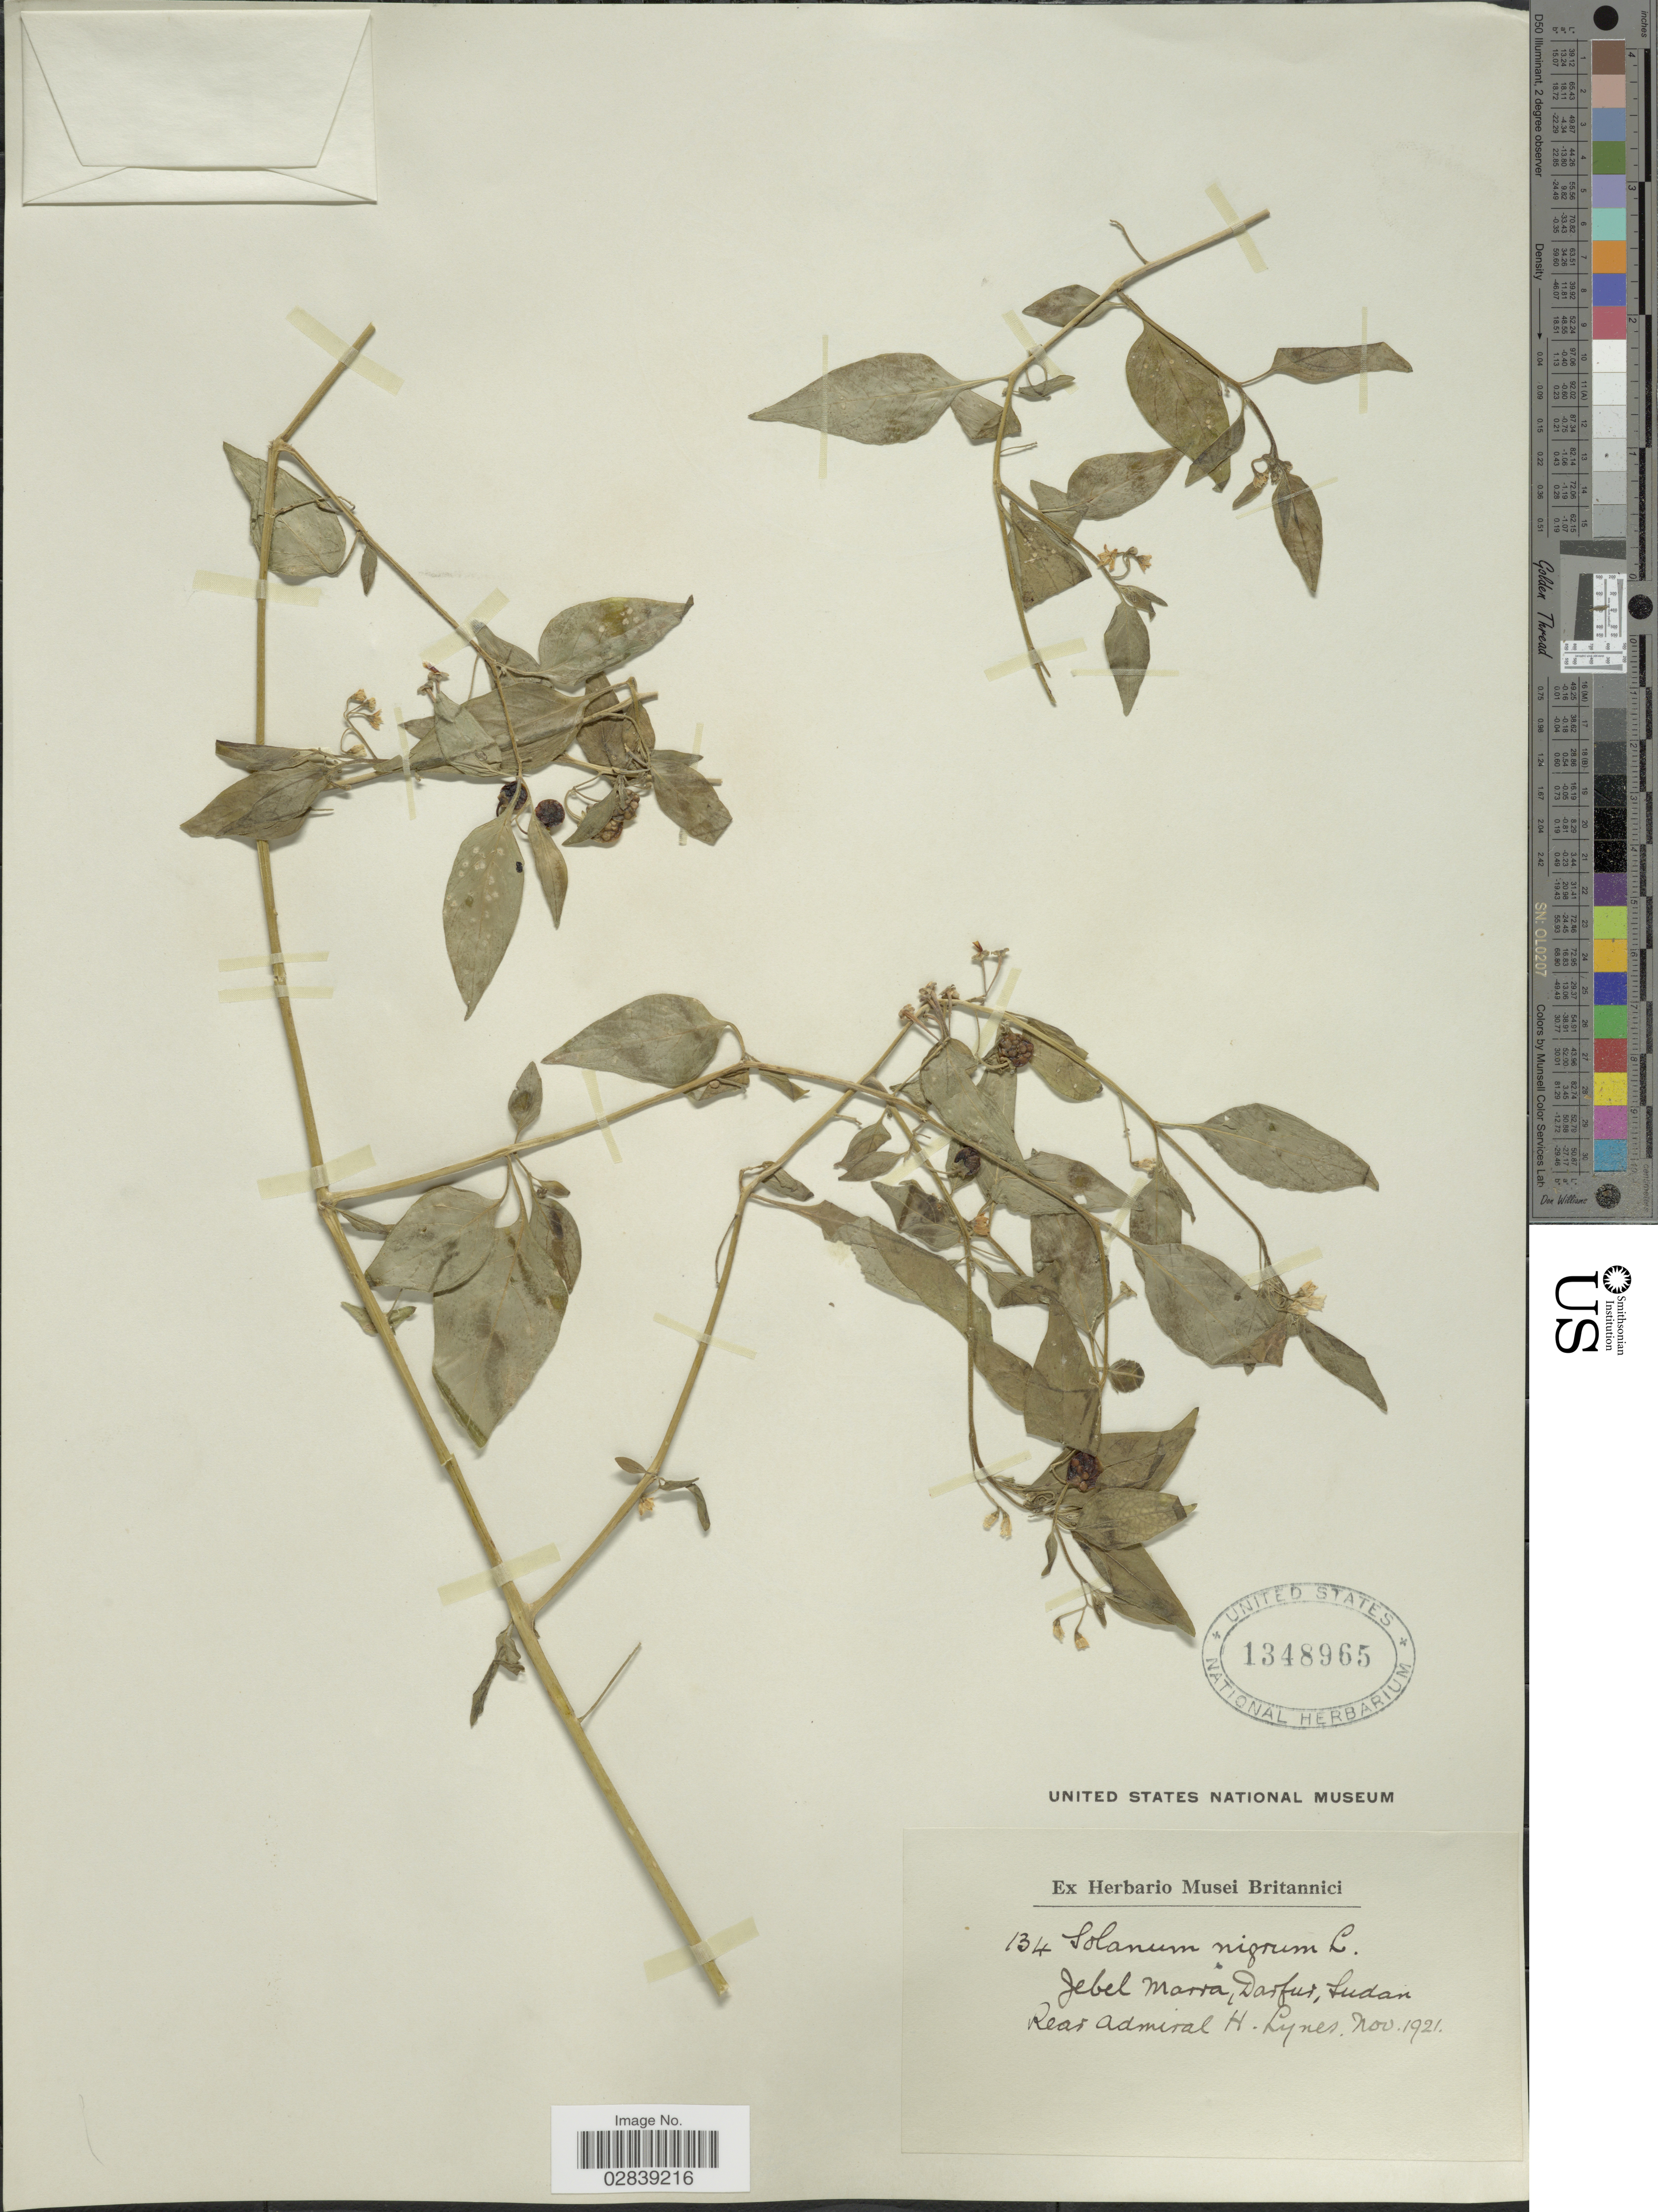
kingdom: Plantae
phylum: Tracheophyta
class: Magnoliopsida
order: Solanales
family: Solanaceae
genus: Solanum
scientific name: Solanum nigrum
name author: L.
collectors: H. Lynes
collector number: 134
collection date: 1921-11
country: Sudan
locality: Jebel Marra, Darfur. Rear Admiral.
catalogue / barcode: US 1348965